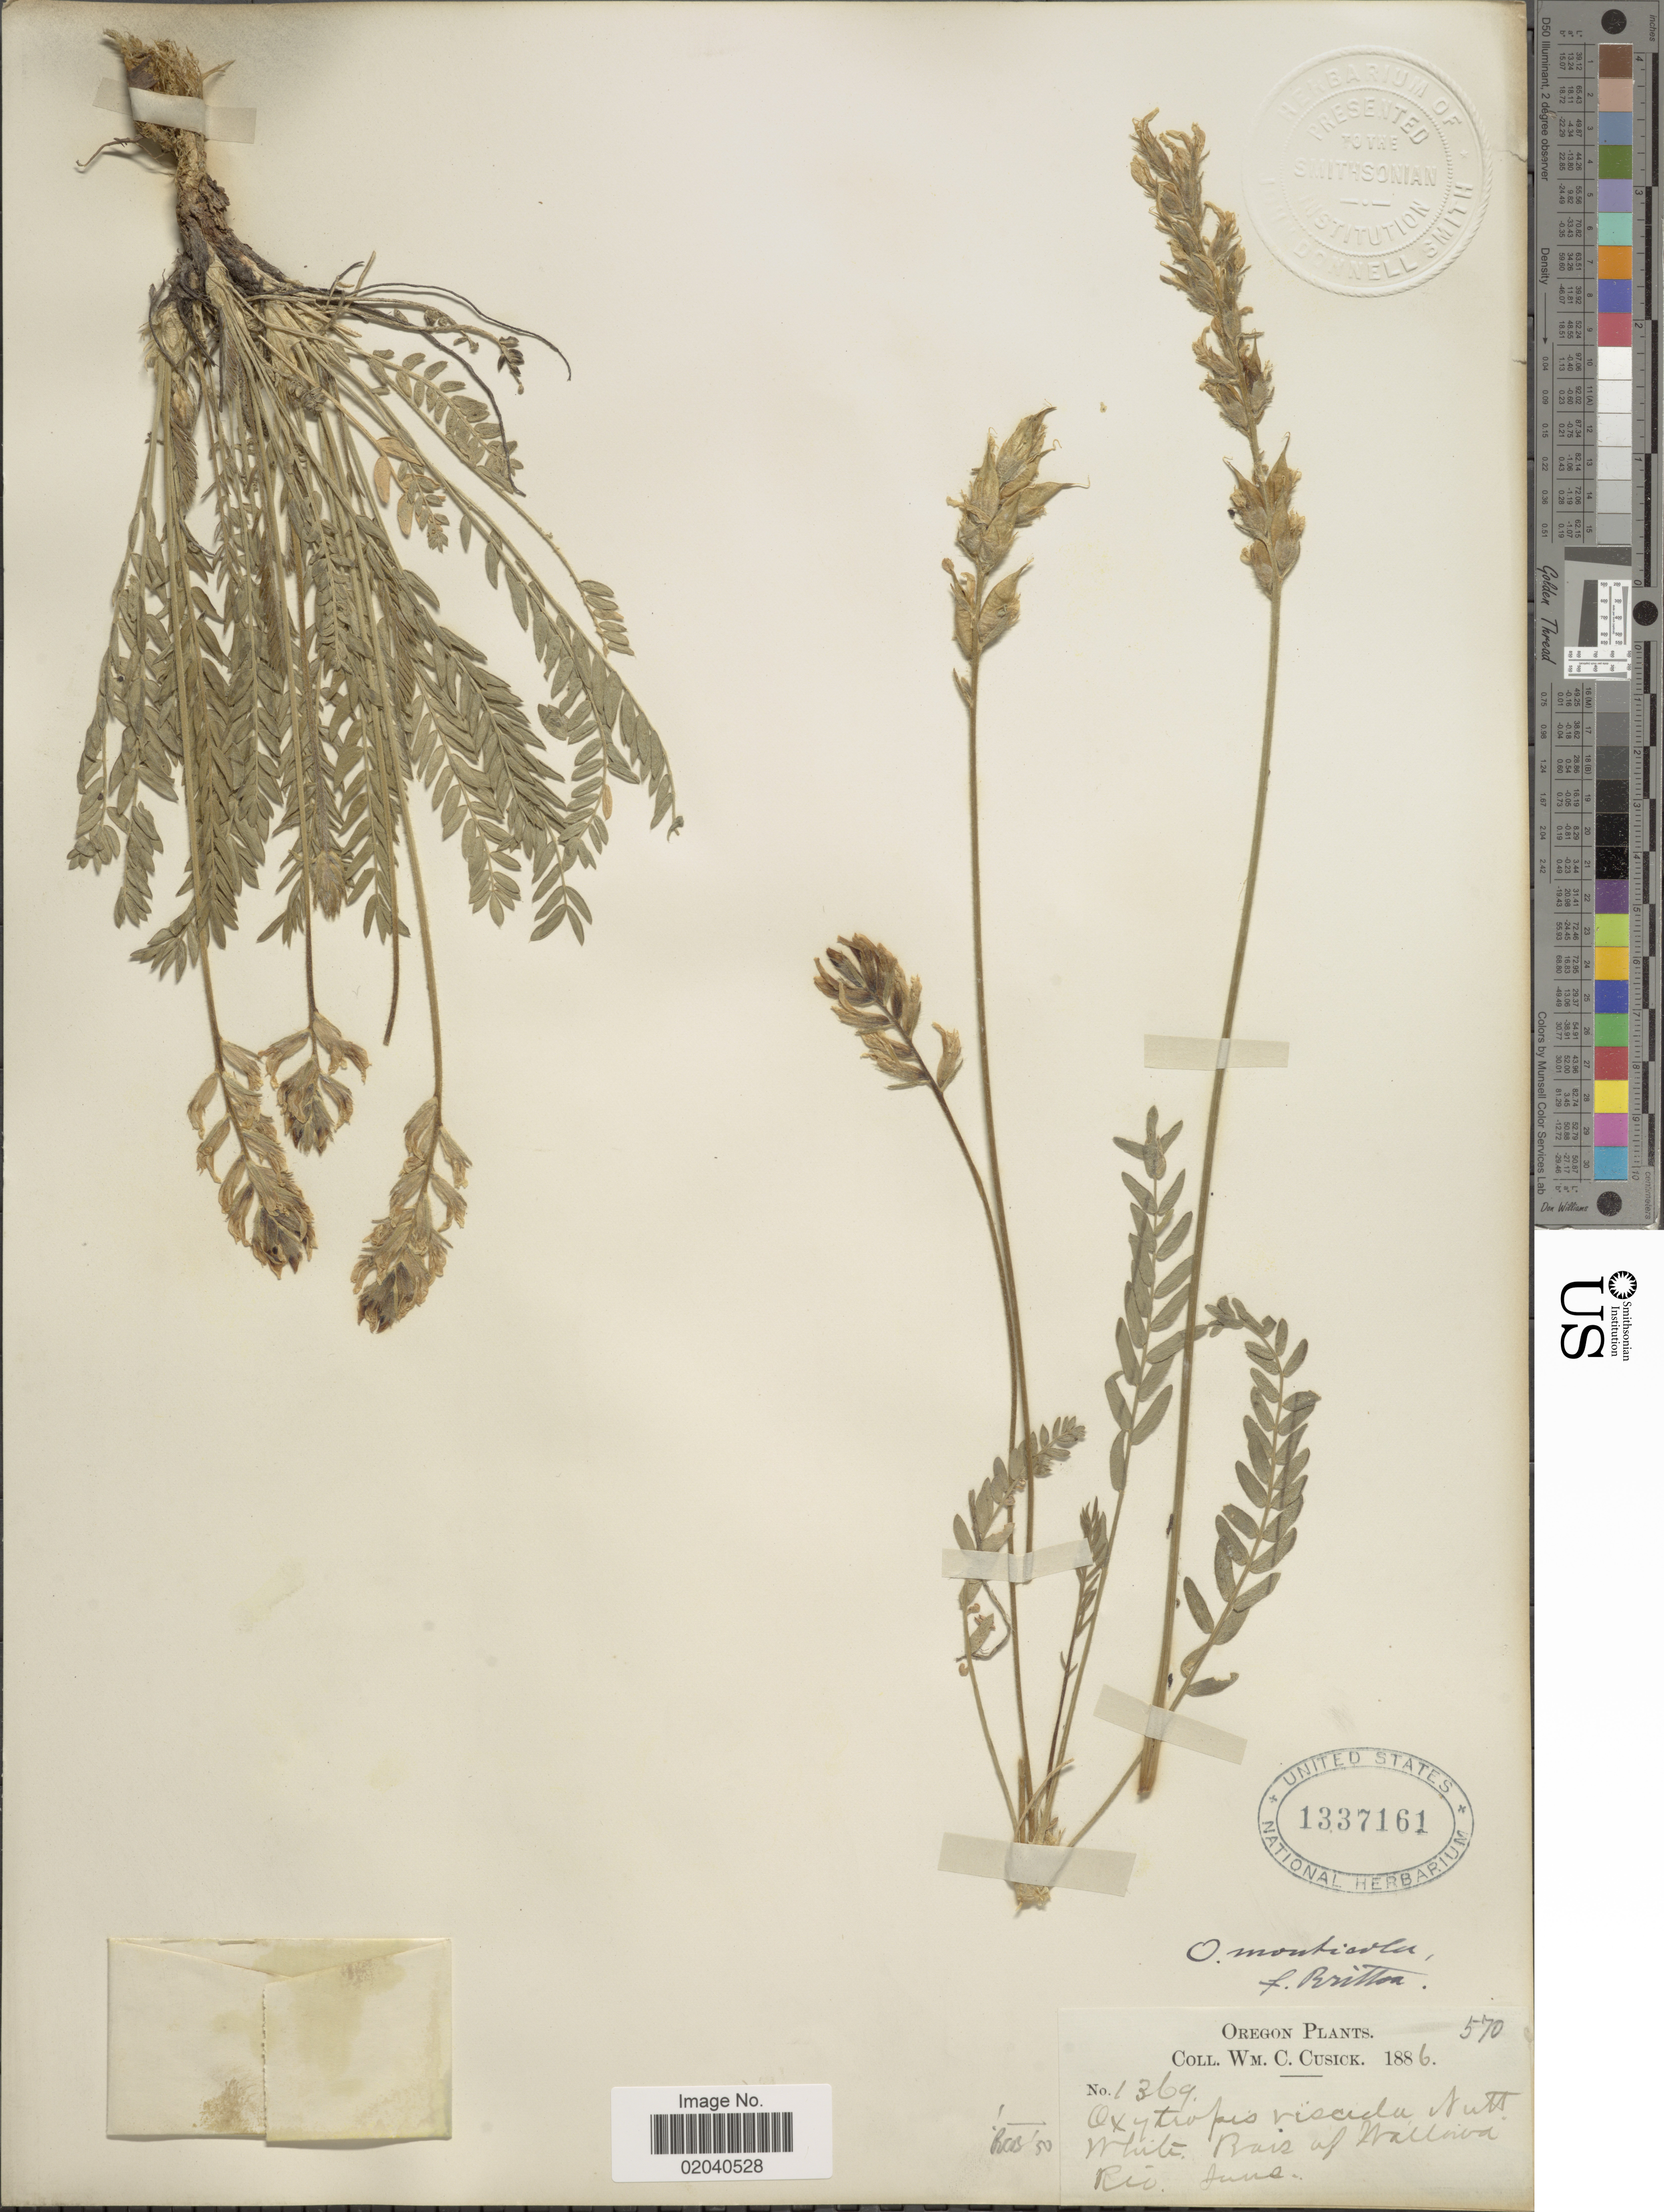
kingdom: Plantae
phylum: Tracheophyta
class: Magnoliopsida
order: Fabales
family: Fabaceae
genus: Oxytropis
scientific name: Oxytropis viscida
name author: Nutt.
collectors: W. C. Cusick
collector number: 1369/570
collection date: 1886-06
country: United States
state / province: Oregon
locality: Bars of Wallowa Riv.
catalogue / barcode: US 1337161